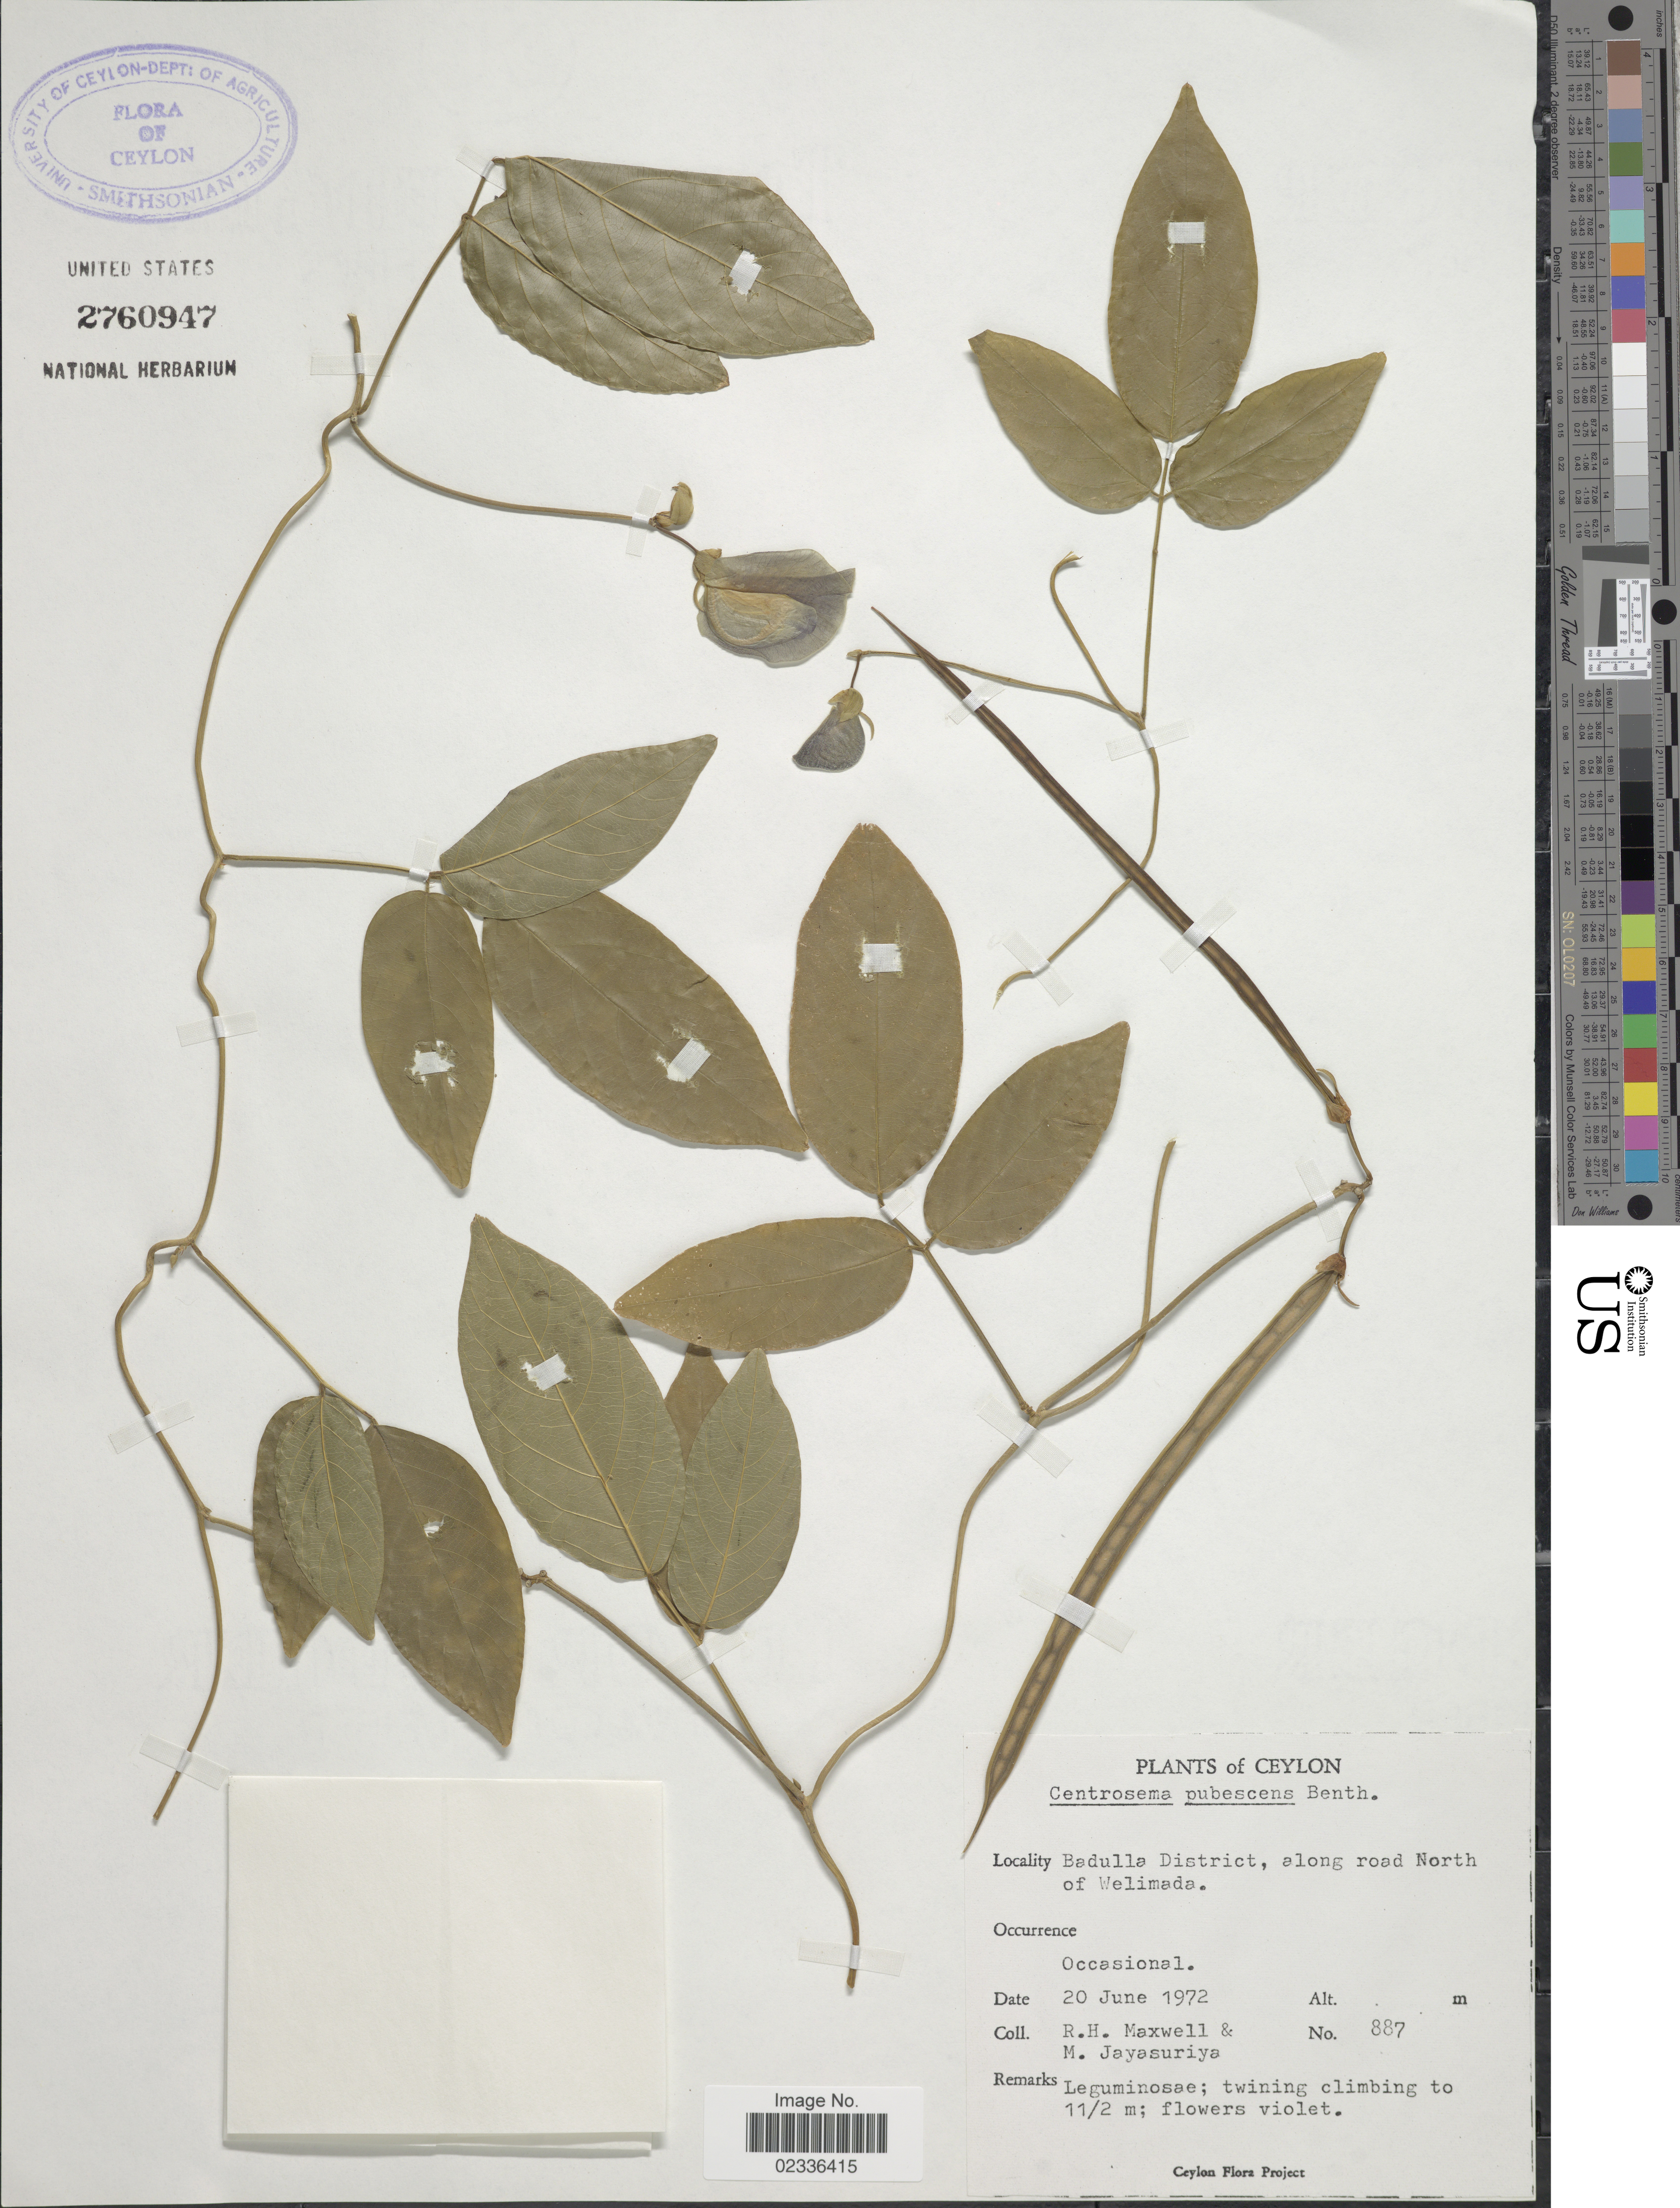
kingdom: Plantae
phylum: Tracheophyta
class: Magnoliopsida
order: Fabales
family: Fabaceae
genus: Centrosema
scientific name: Centrosema pubescens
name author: Benth.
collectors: R. Maxwell & M. Jayasuriya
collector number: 887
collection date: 1972-06-20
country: Sri Lanka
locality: Ceylon, Badulla District, along road North of Welimada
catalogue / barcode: US 2760947